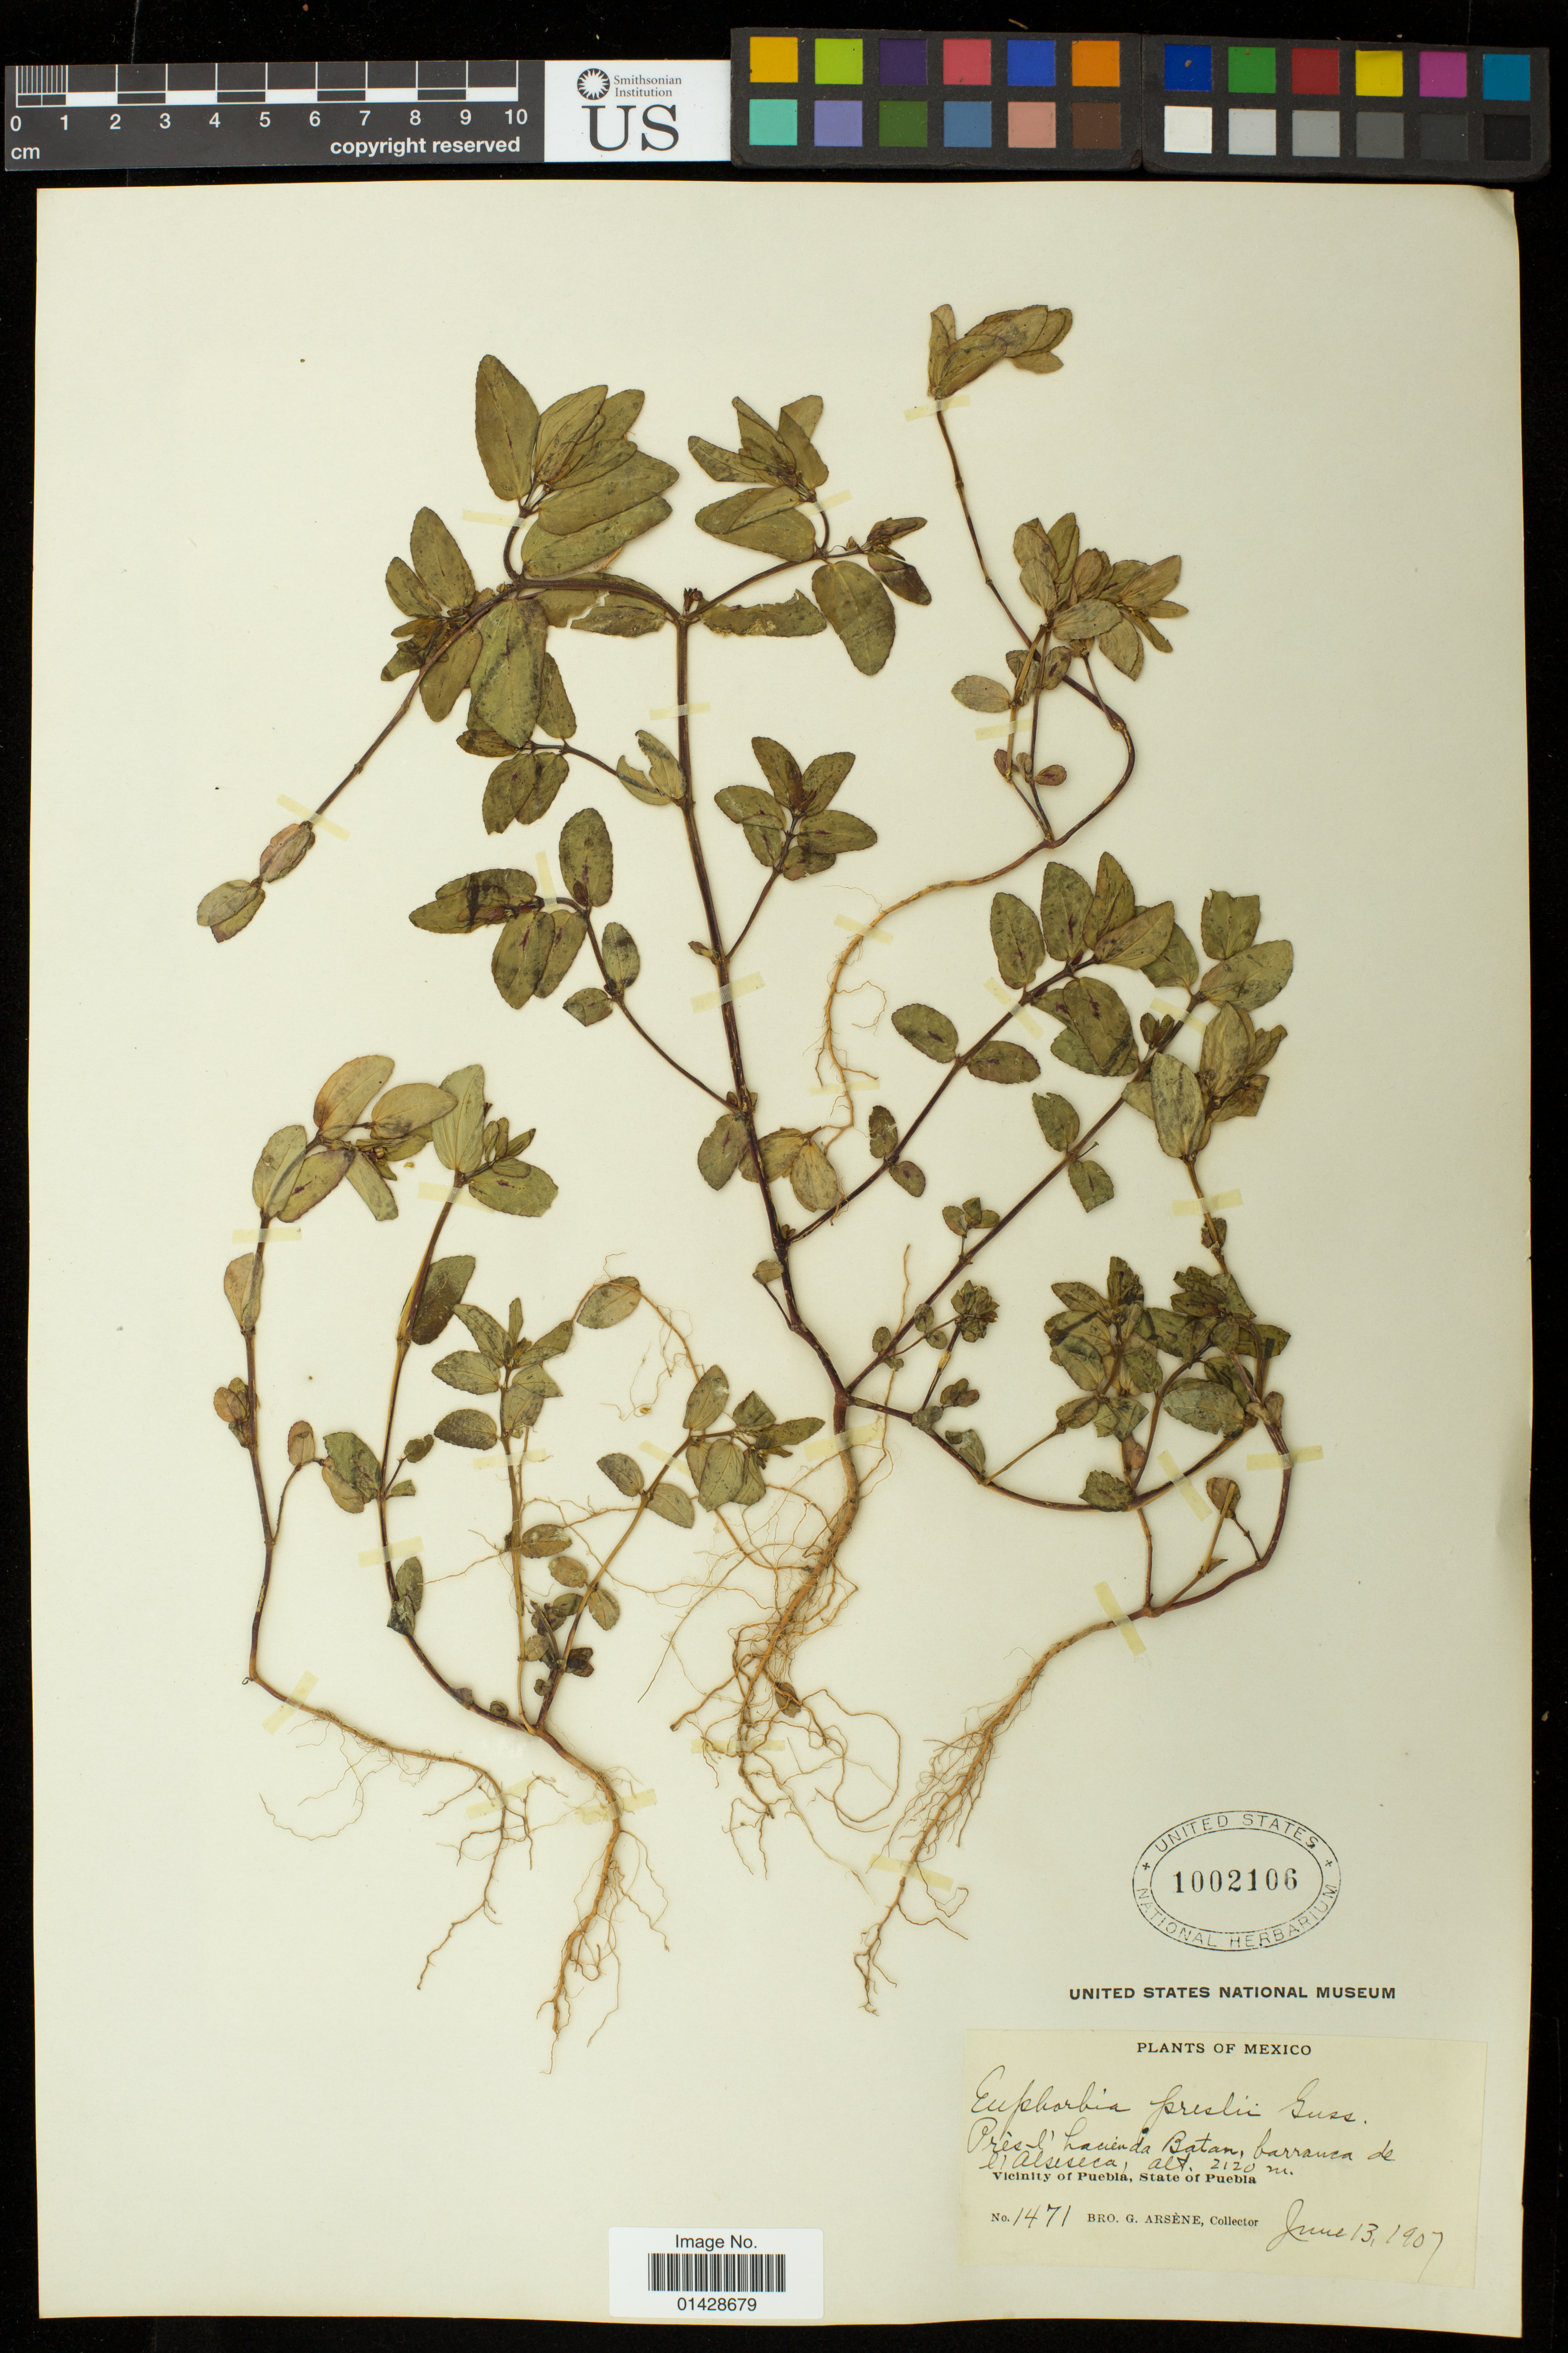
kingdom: Plantae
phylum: Tracheophyta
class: Magnoliopsida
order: Malpighiales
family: Euphorbiaceae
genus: Euphorbia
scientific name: Euphorbia nutans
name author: Lag.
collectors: Bro. G. Arsène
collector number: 1471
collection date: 1907-06-13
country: Mexico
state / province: Puebla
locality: Pres l'hacienda Batan, barranca de l'Alseseca; Vicinity of Puebla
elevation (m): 2120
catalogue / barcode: US 1002106